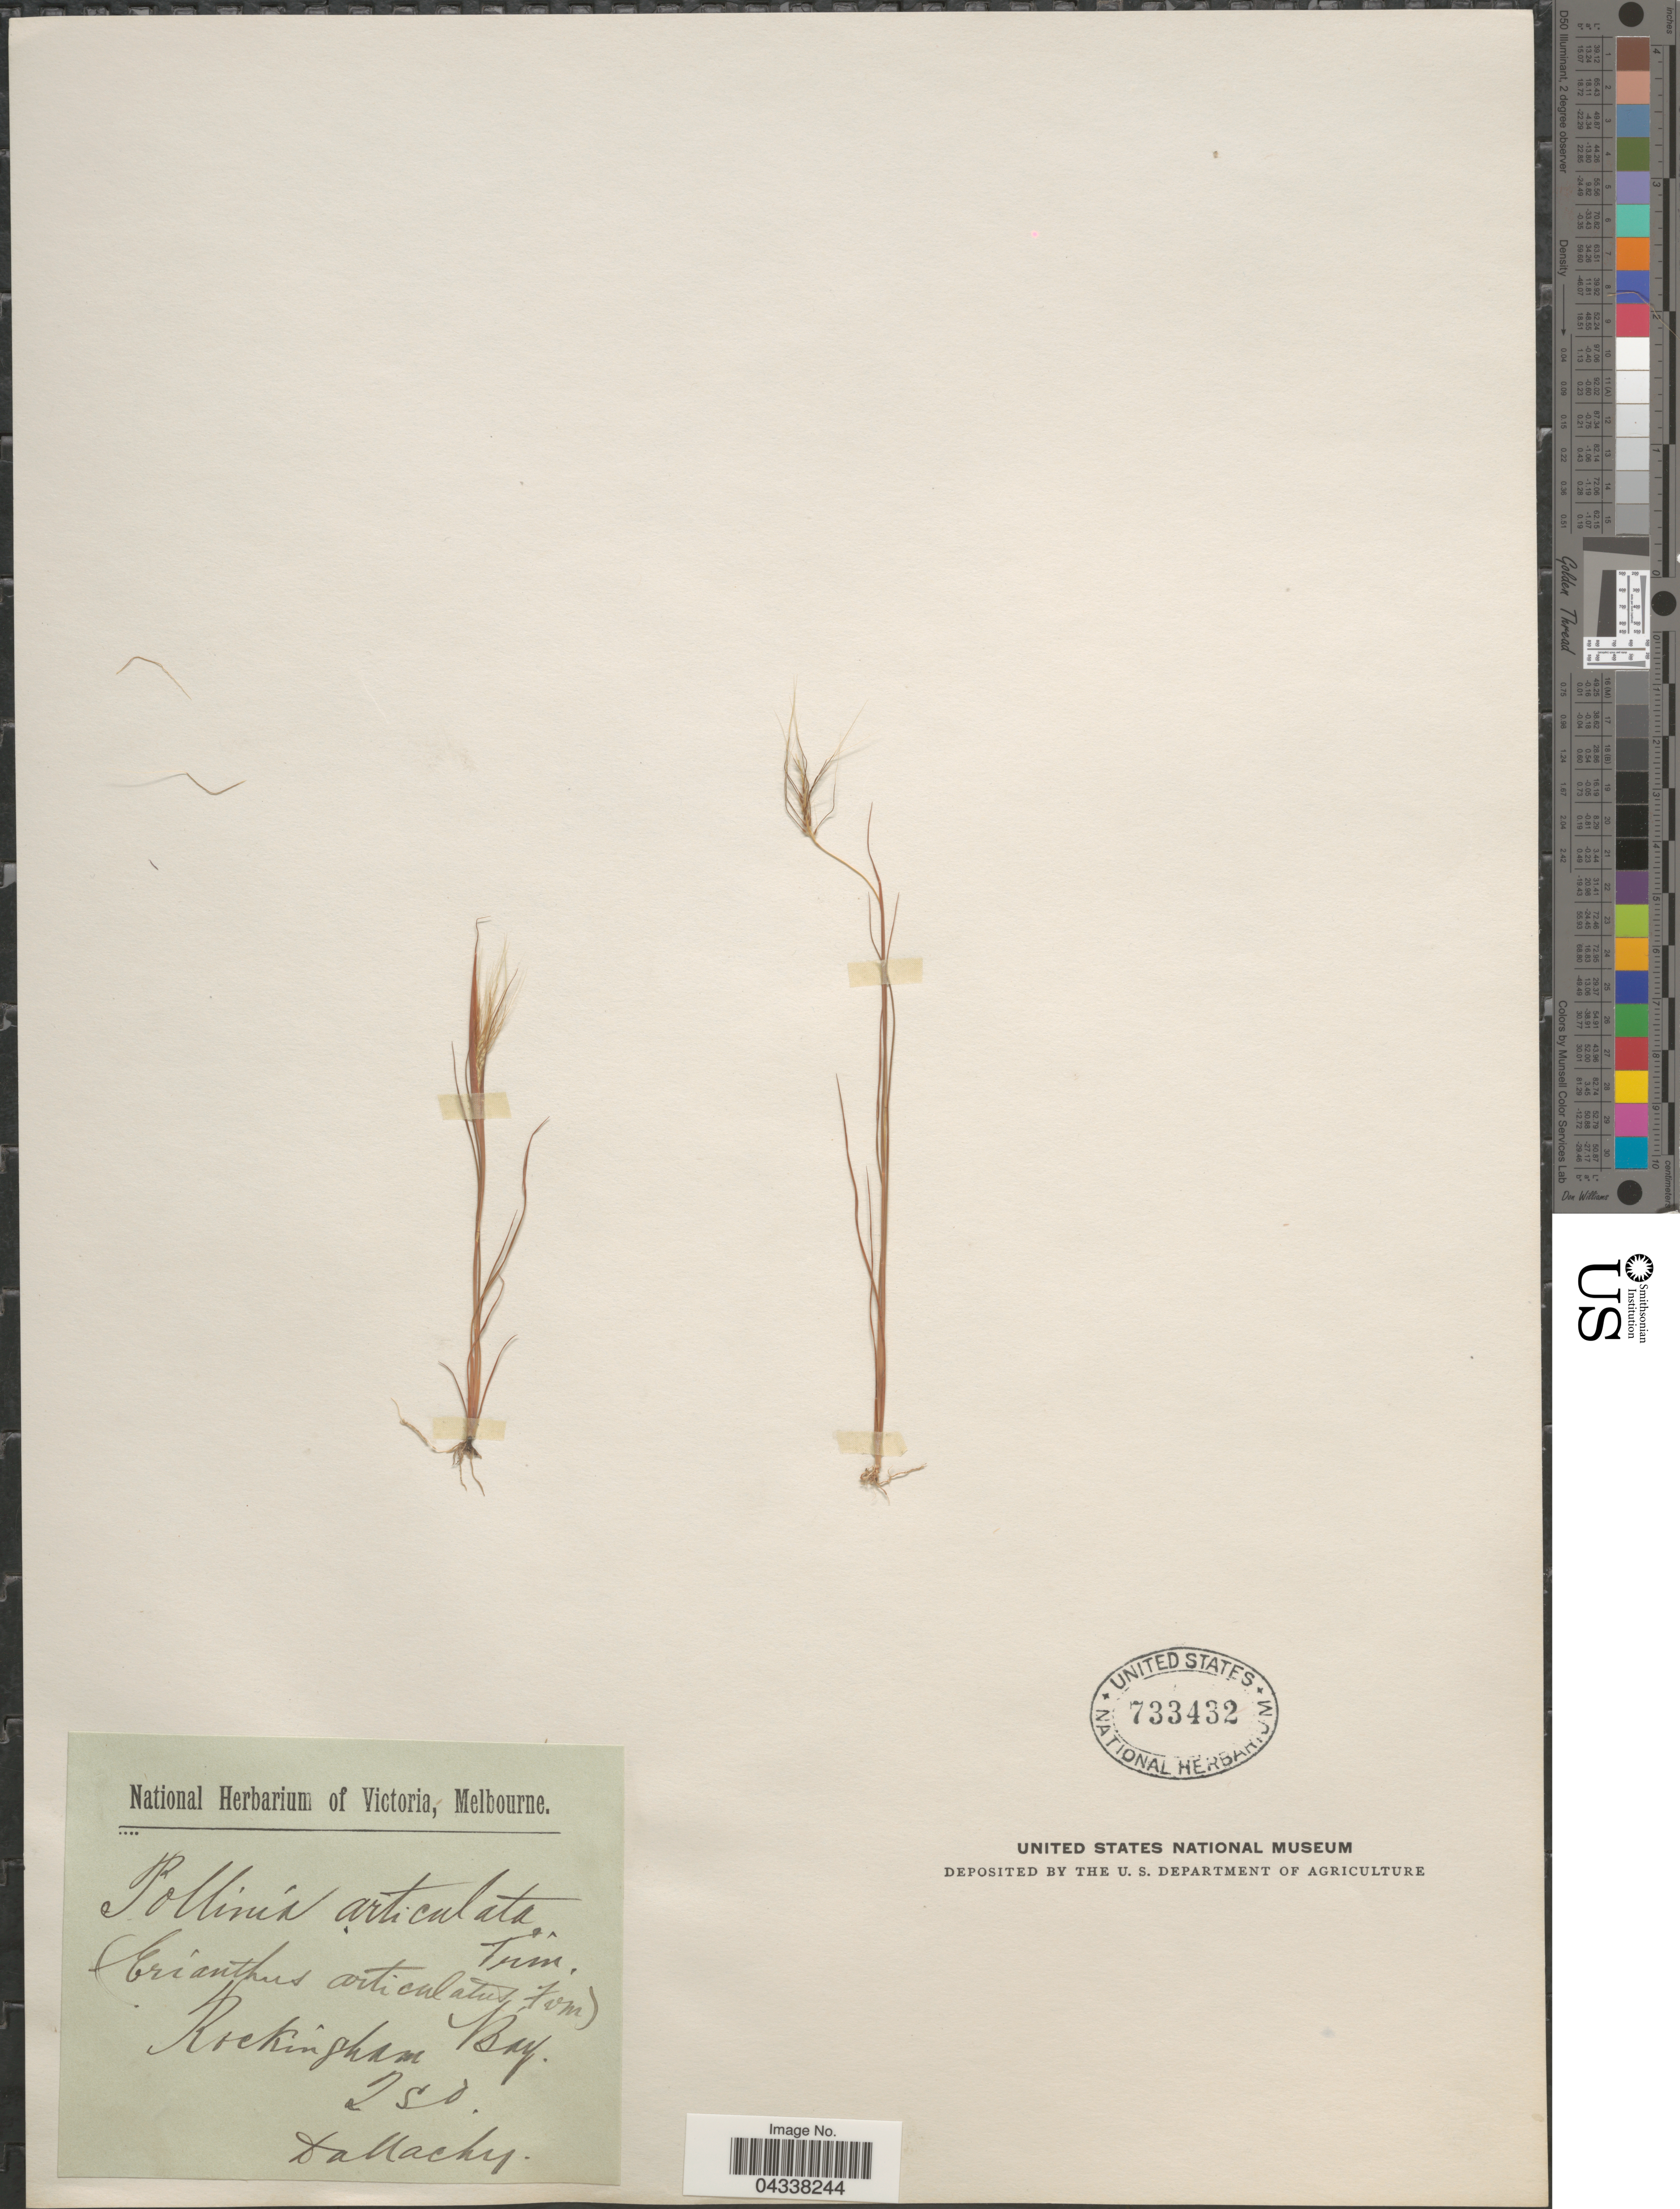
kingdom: Plantae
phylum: Tracheophyta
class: Liliopsida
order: Poales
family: Poaceae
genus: Pseudopogonatherum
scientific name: Pseudopogonatherum contortum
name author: A. Camus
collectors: Dallachy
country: Australia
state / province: Queensland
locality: Rockingham Bay.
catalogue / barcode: US 733432